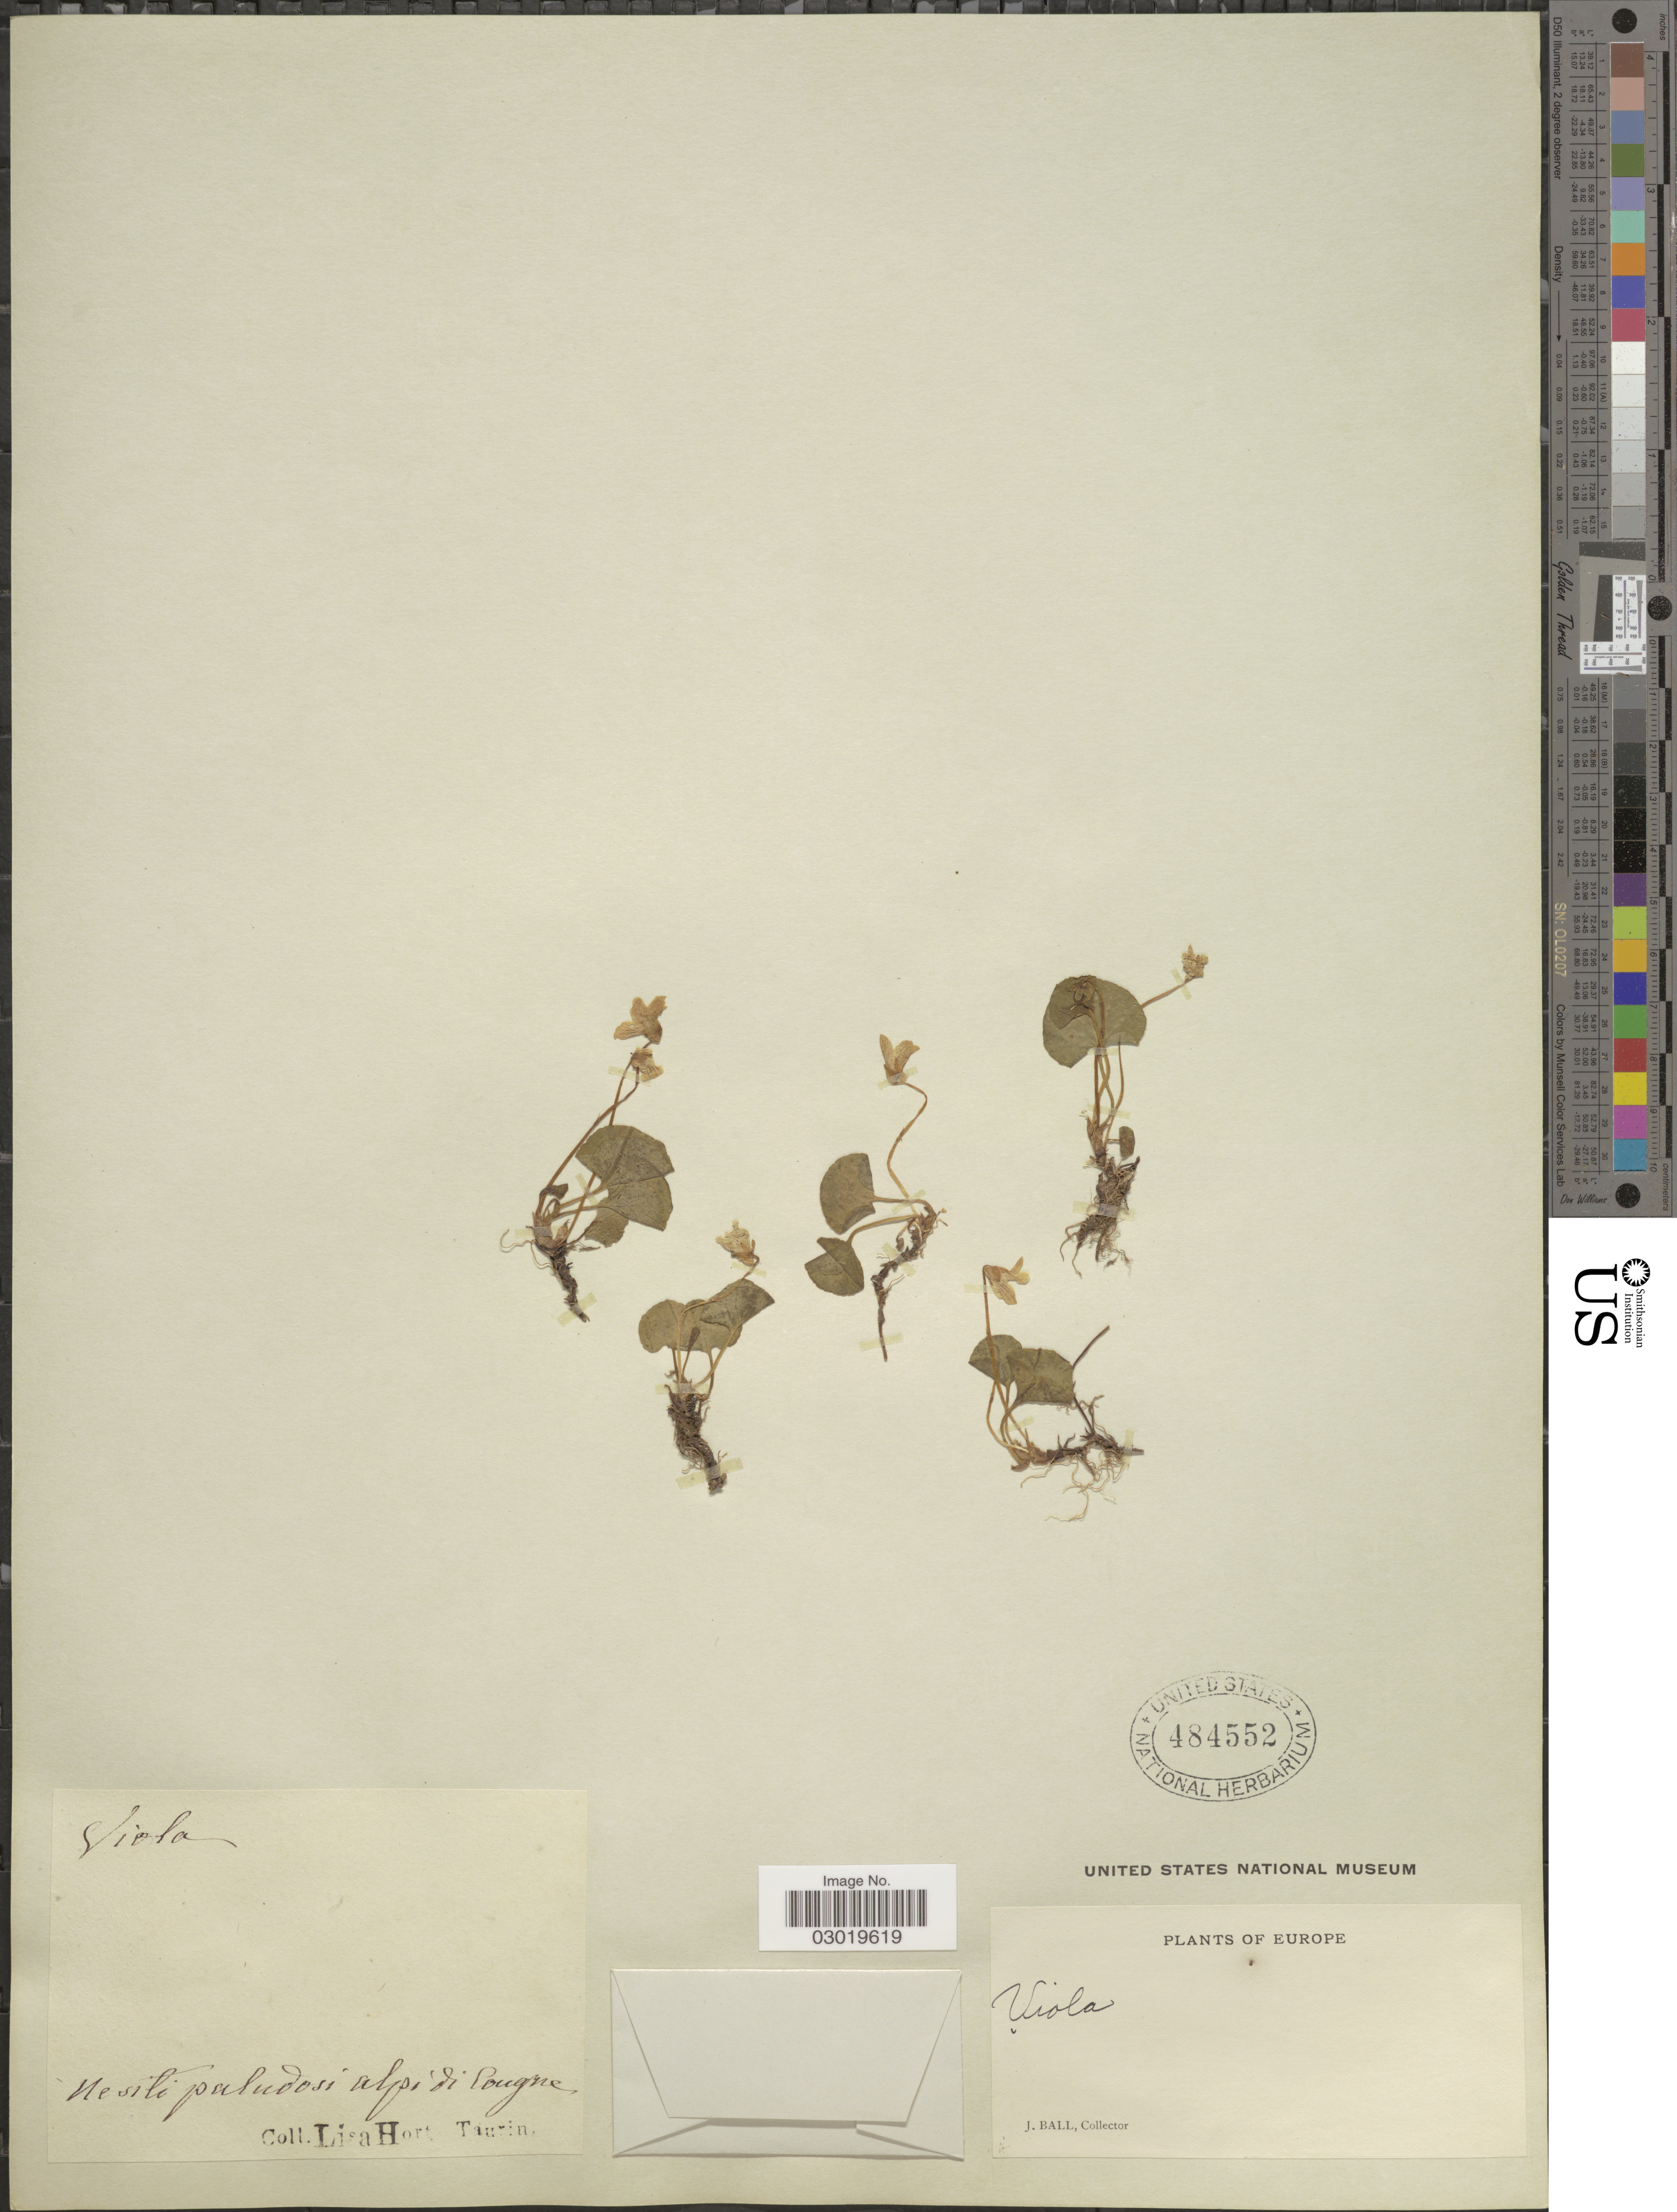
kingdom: Plantae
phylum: Tracheophyta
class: Magnoliopsida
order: Malpighiales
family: Violaceae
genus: Viola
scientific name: Viola sp.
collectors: J. Ball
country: Italy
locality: Europe, Ne siti paludosi alpi di Cougne.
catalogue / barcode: US 484552